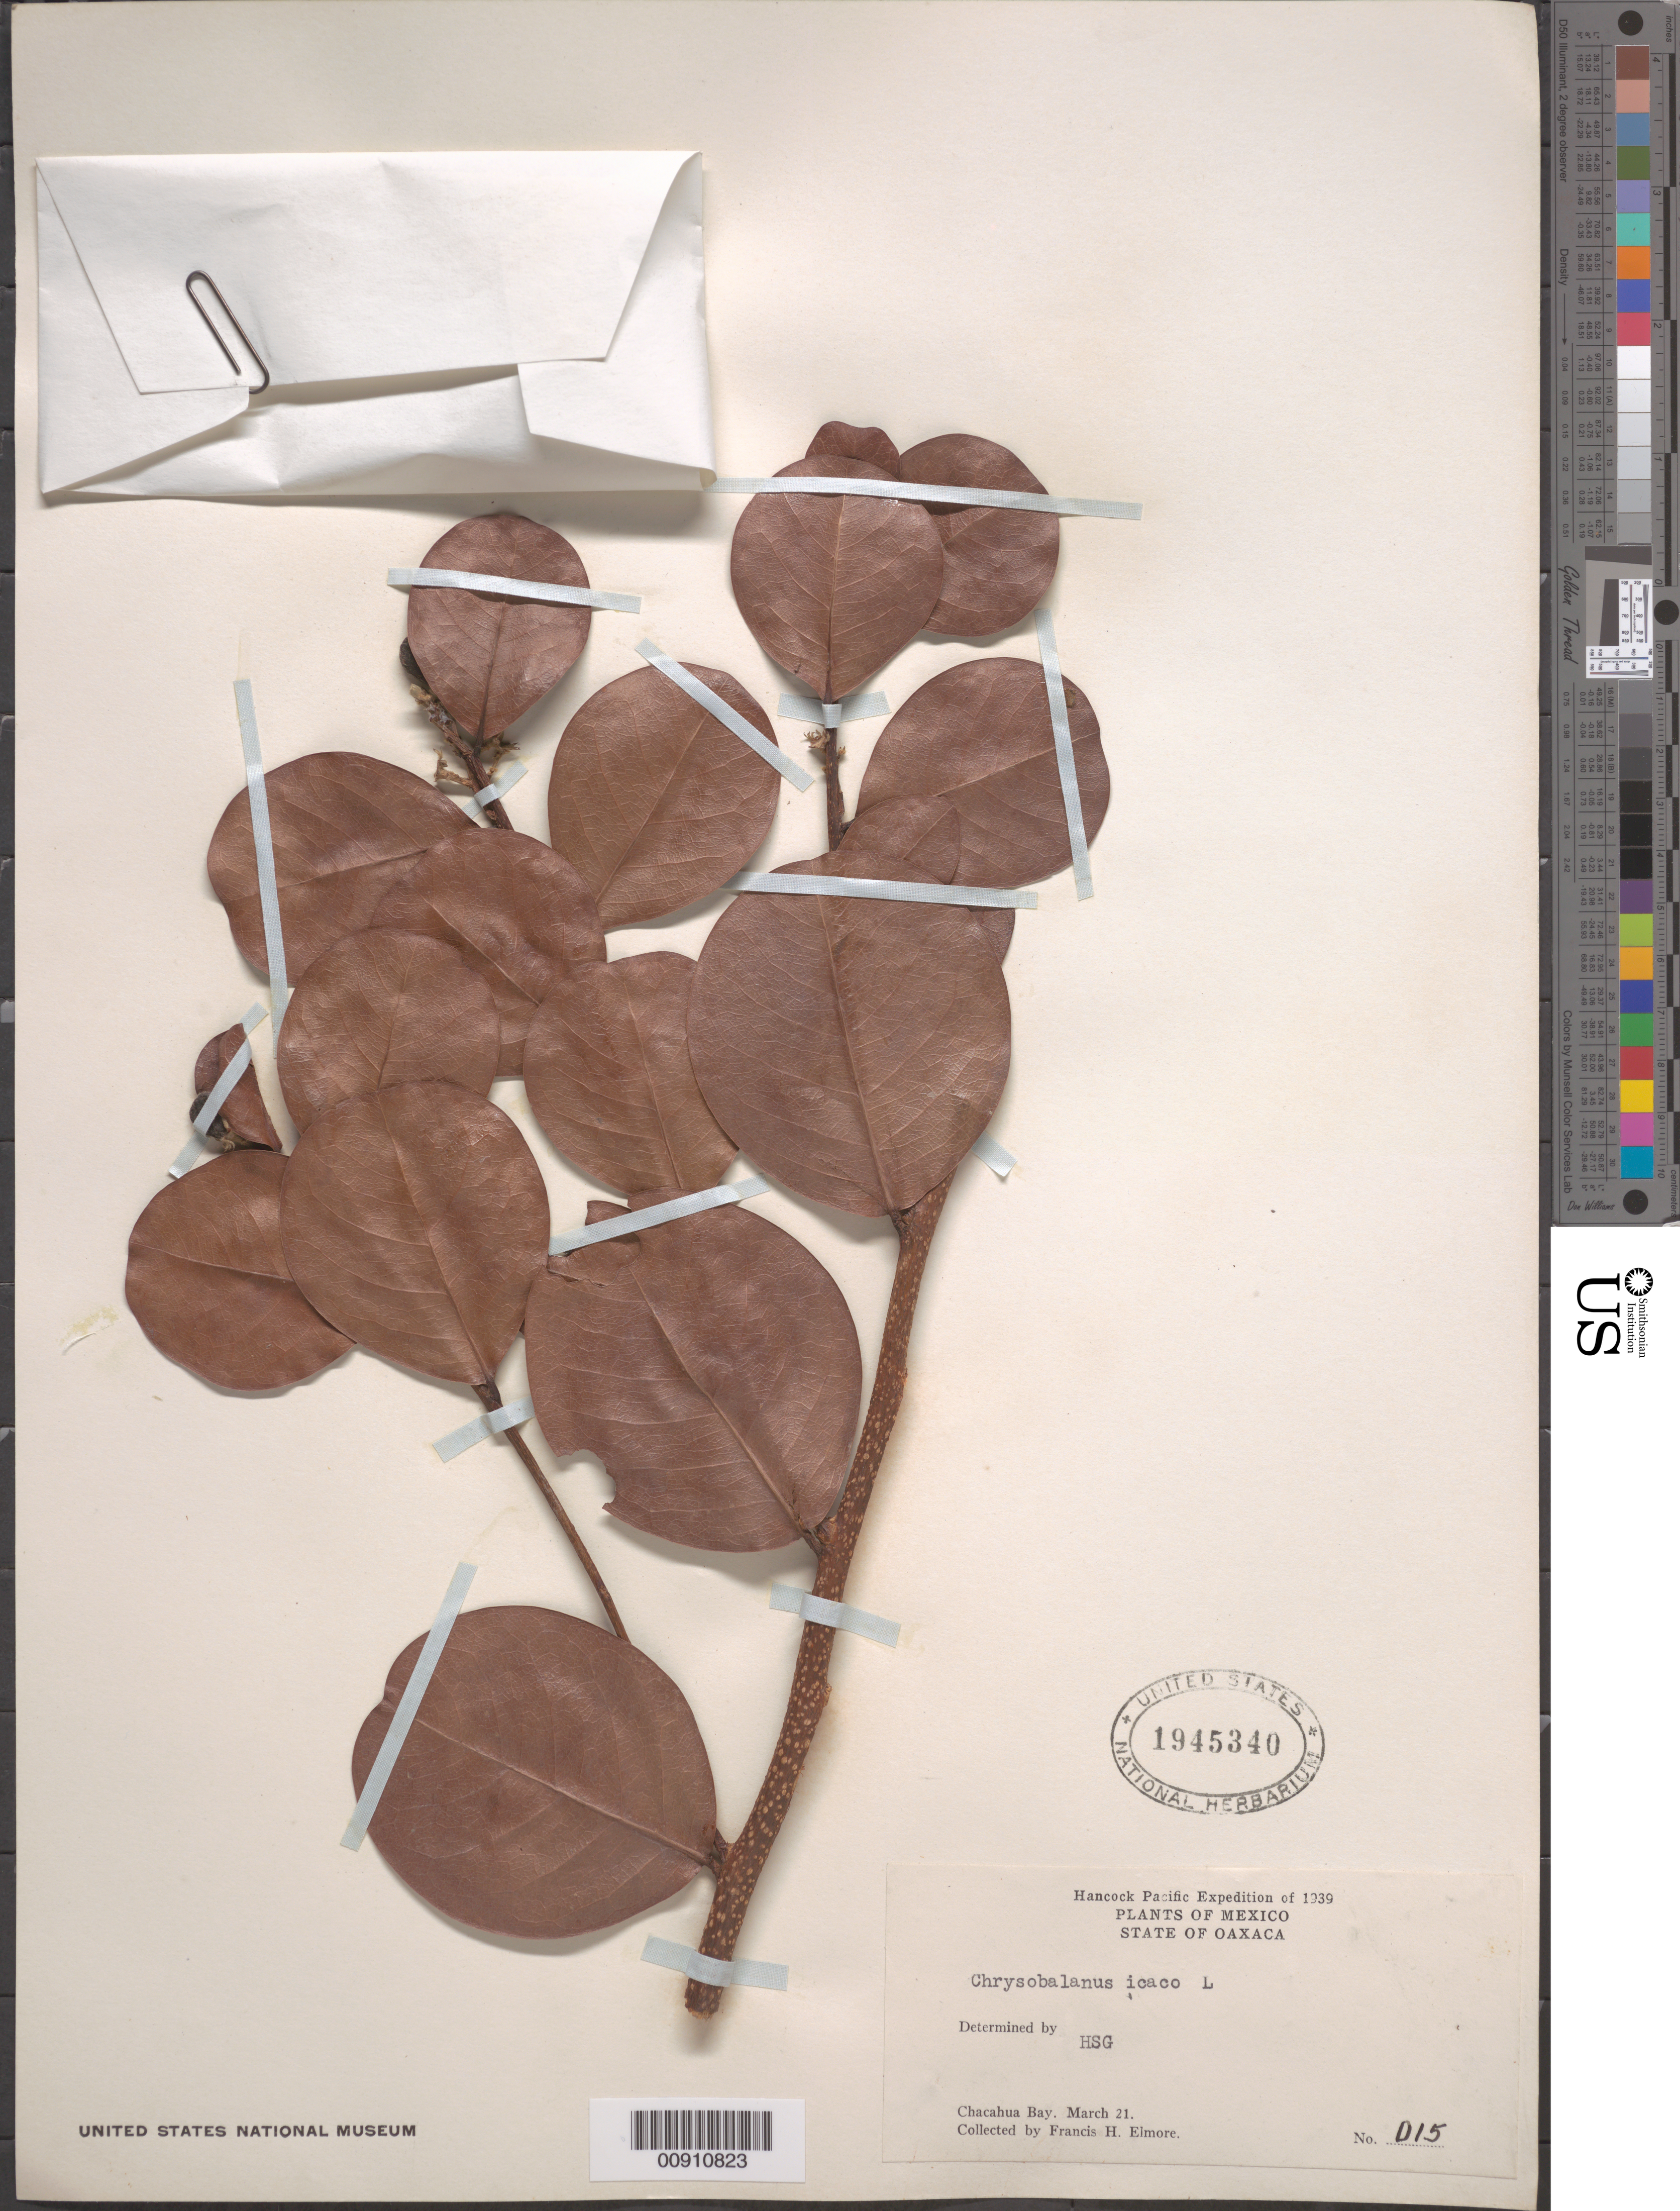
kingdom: Plantae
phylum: Tracheophyta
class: Magnoliopsida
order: Malpighiales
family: Chrysobalanaceae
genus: Chrysobalanus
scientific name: Chrysobalanus icaco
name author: L.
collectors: F. H. Elmore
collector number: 015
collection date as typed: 21 Mar 1939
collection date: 1939-03-21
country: Mexico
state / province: Oaxaca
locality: Chacahua Bay.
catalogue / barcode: US 1945340